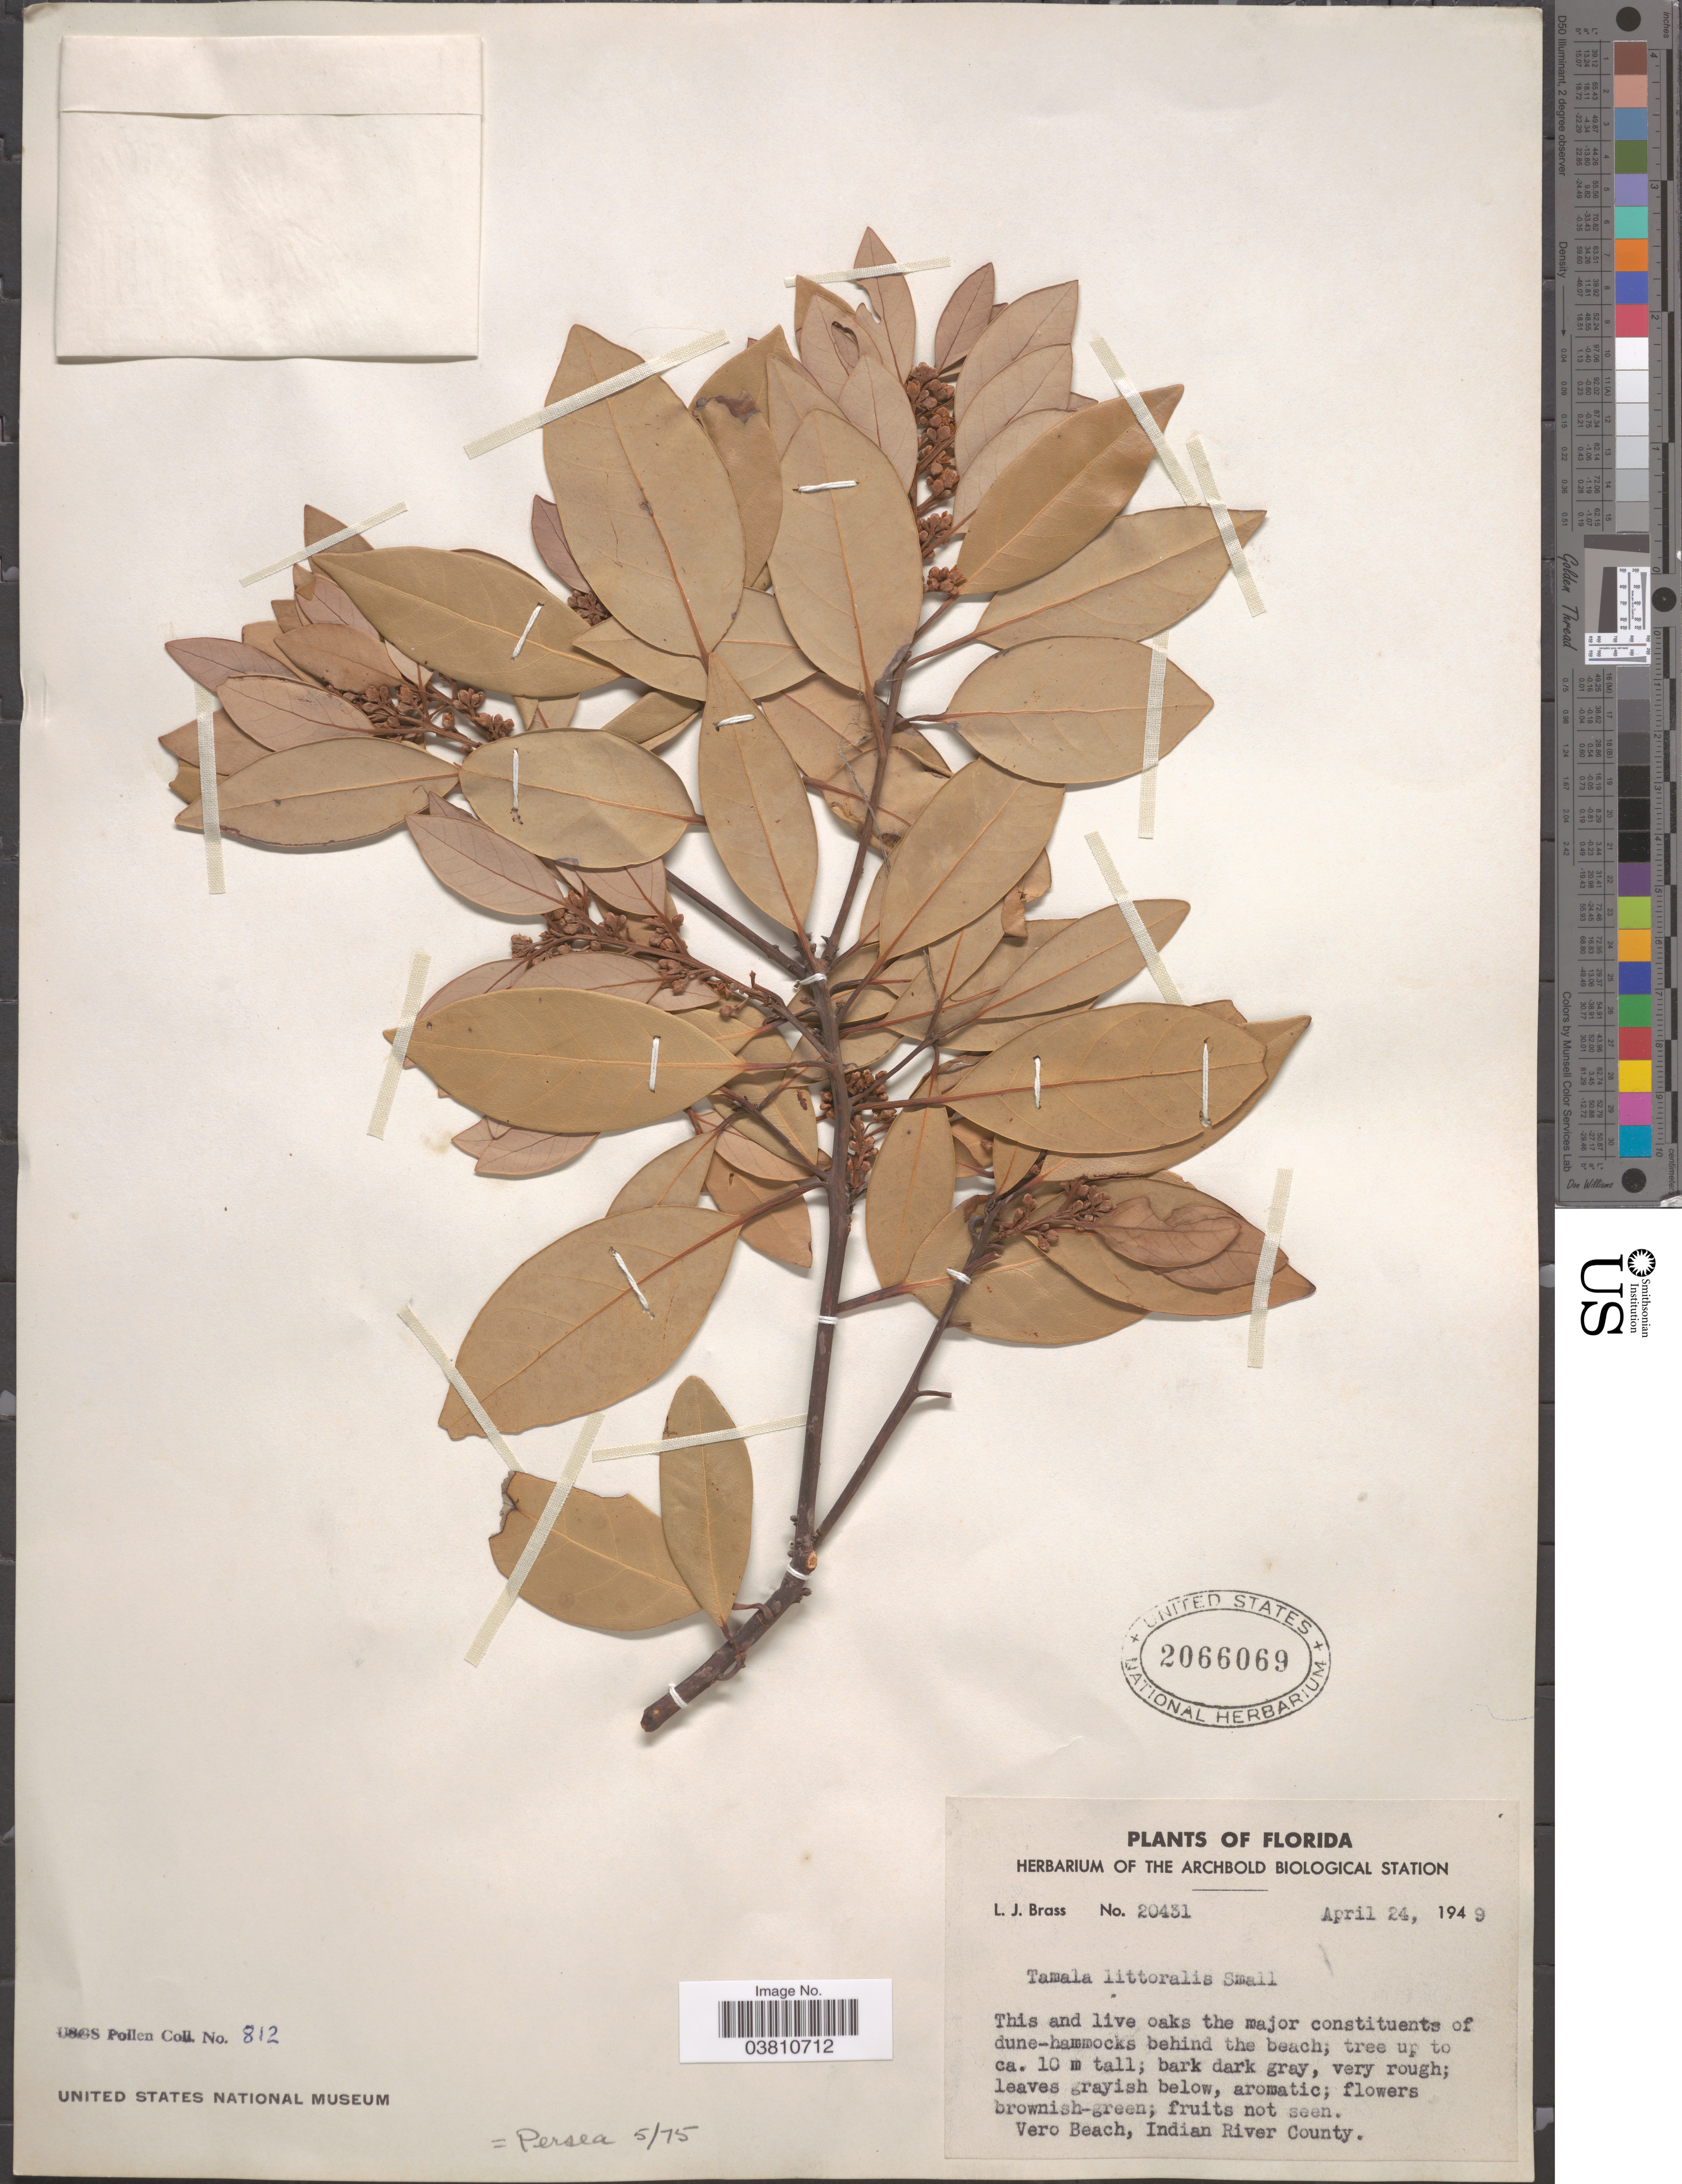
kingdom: Plantae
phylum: Tracheophyta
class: Magnoliopsida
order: Laurales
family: Lauraceae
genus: Persea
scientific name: Persea borbonia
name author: (L.) Spreng.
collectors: L. J. Brass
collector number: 20431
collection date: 1949-04-24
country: United States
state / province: Florida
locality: Vero Beach, Indian River County.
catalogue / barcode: US 2066069